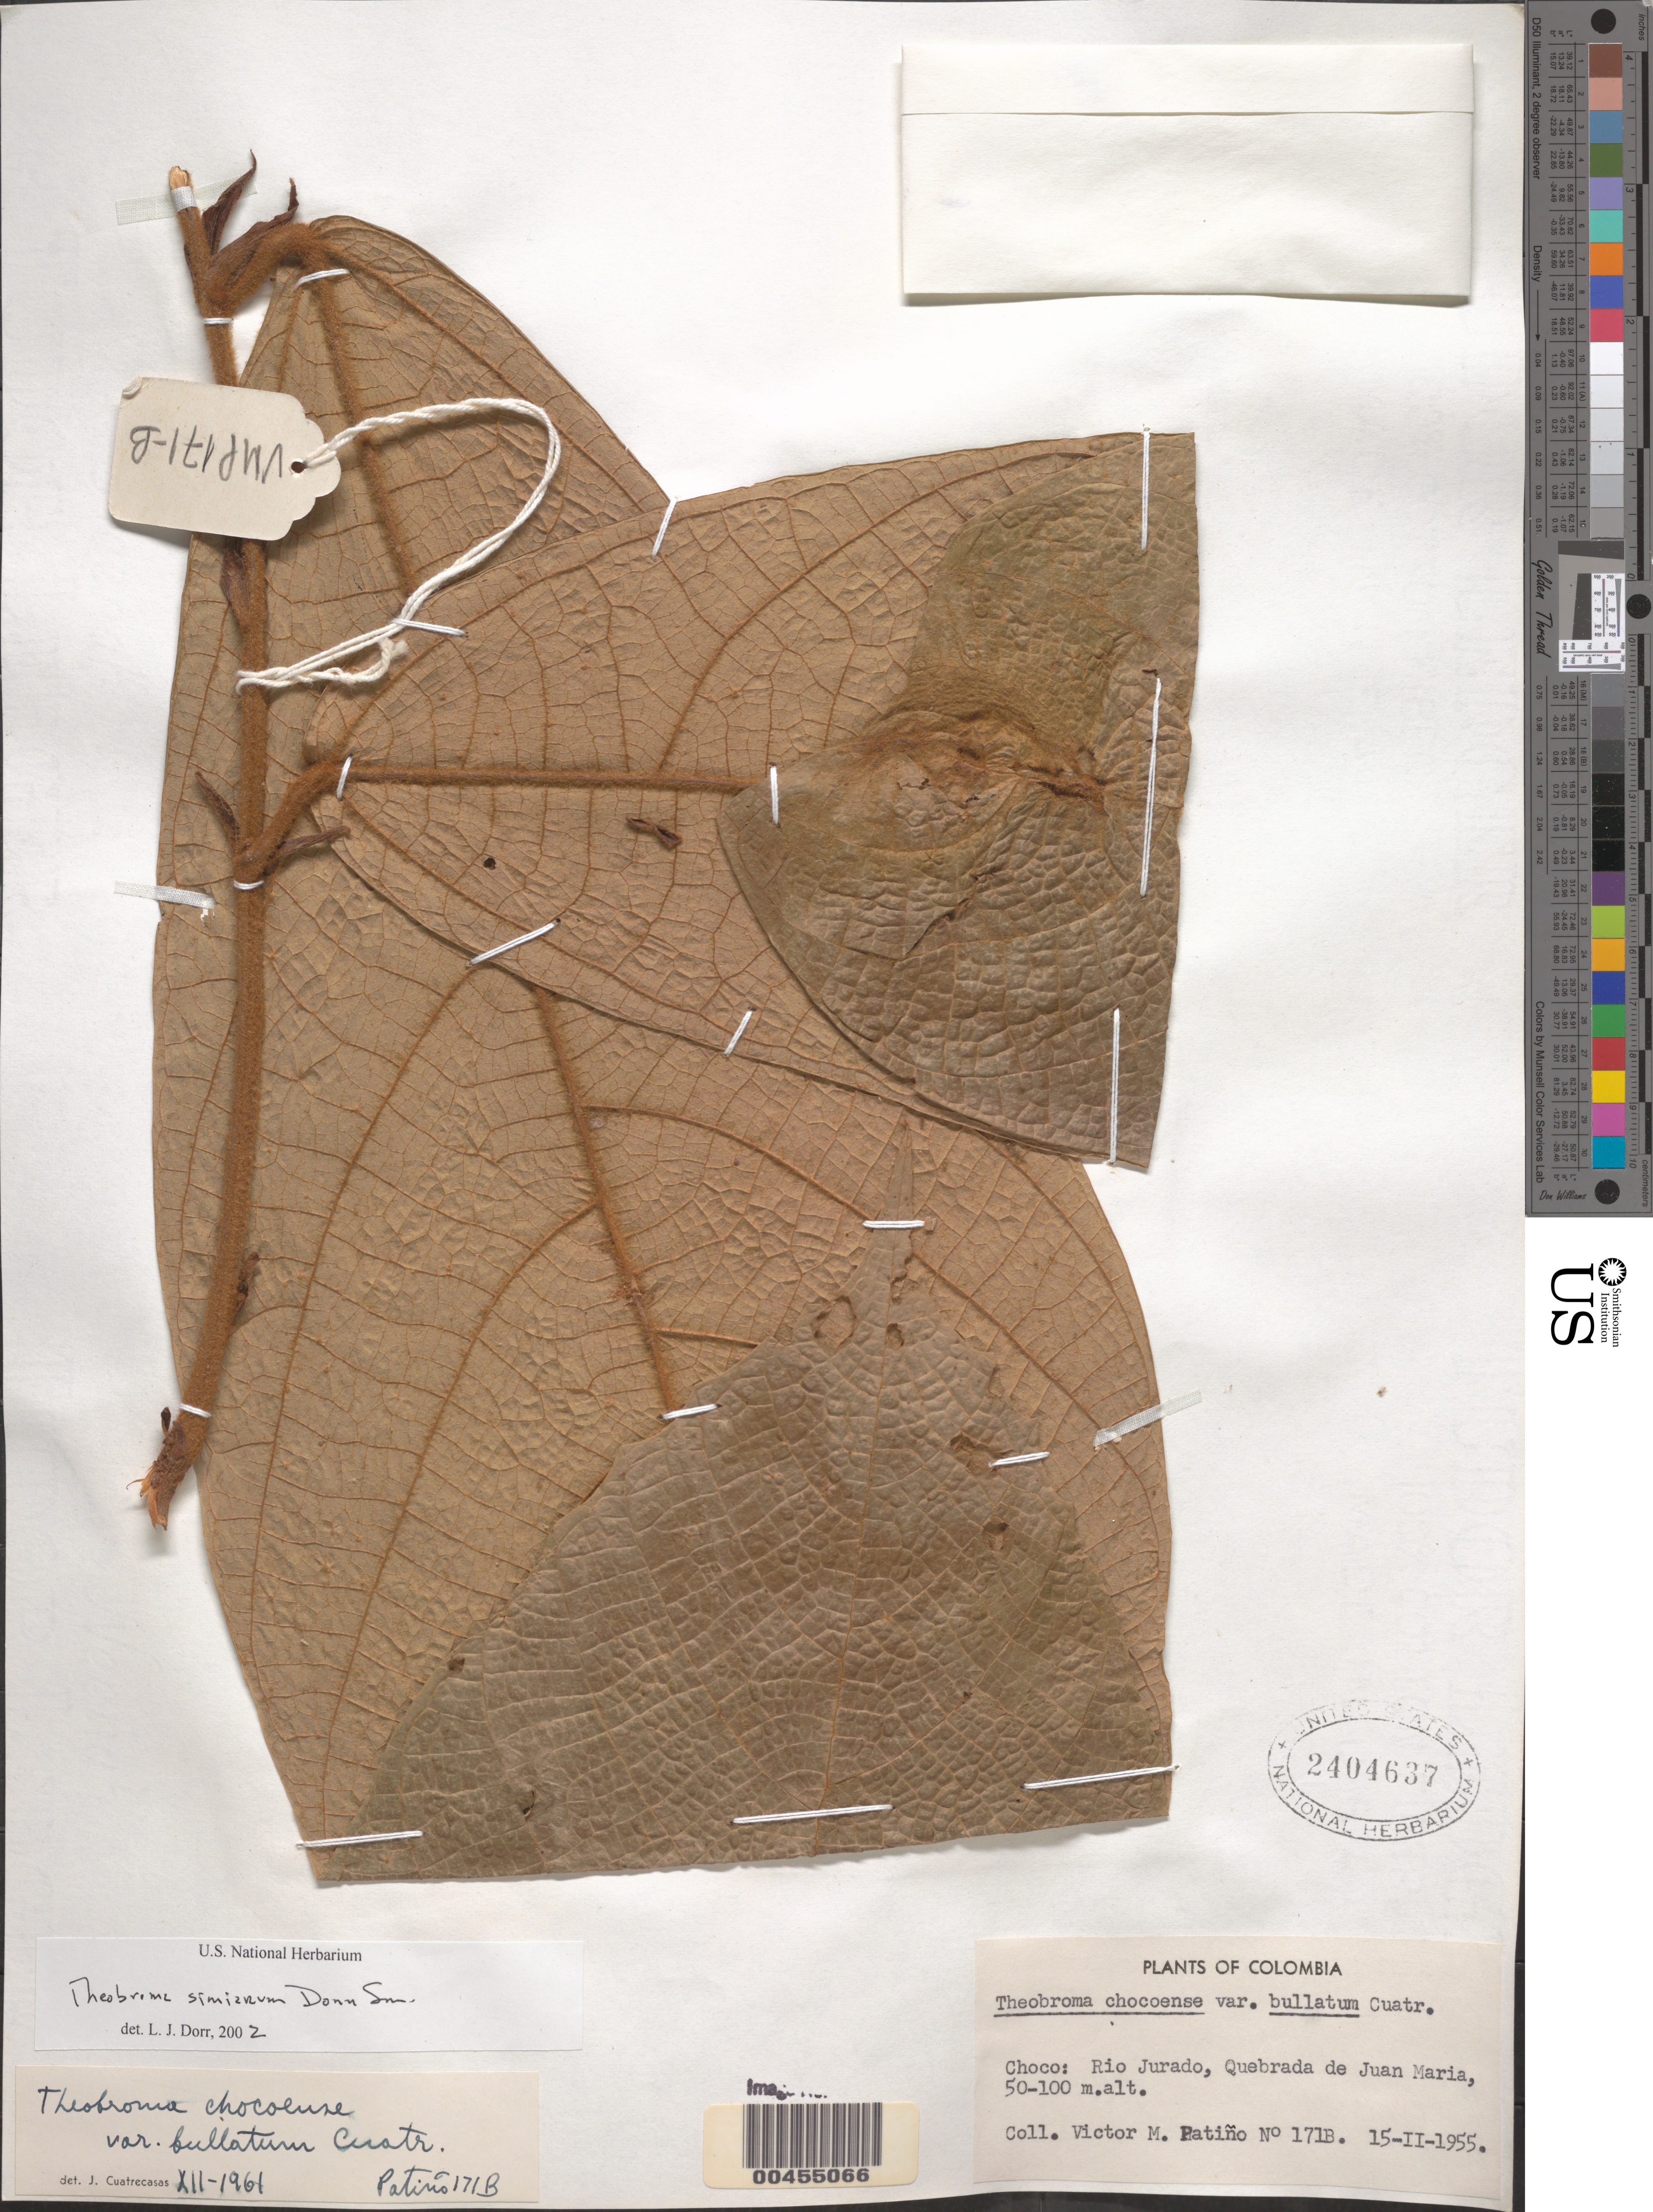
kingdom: Plantae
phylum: Tracheophyta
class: Magnoliopsida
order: Malvales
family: Malvaceae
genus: Theobroma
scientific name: Theobroma simiarum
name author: Donn. Sm.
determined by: Dorr, L. J., (BOT), Smithsonian Institution - National Museum of Natural History (UNITED STATES)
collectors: V. M. Patiño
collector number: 171-B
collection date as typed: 15 Feb 1955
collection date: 1955-02-15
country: Colombia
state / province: Chocó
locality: Río Jurado, Quebrada de Juan Maria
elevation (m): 50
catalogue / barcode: US 2404637